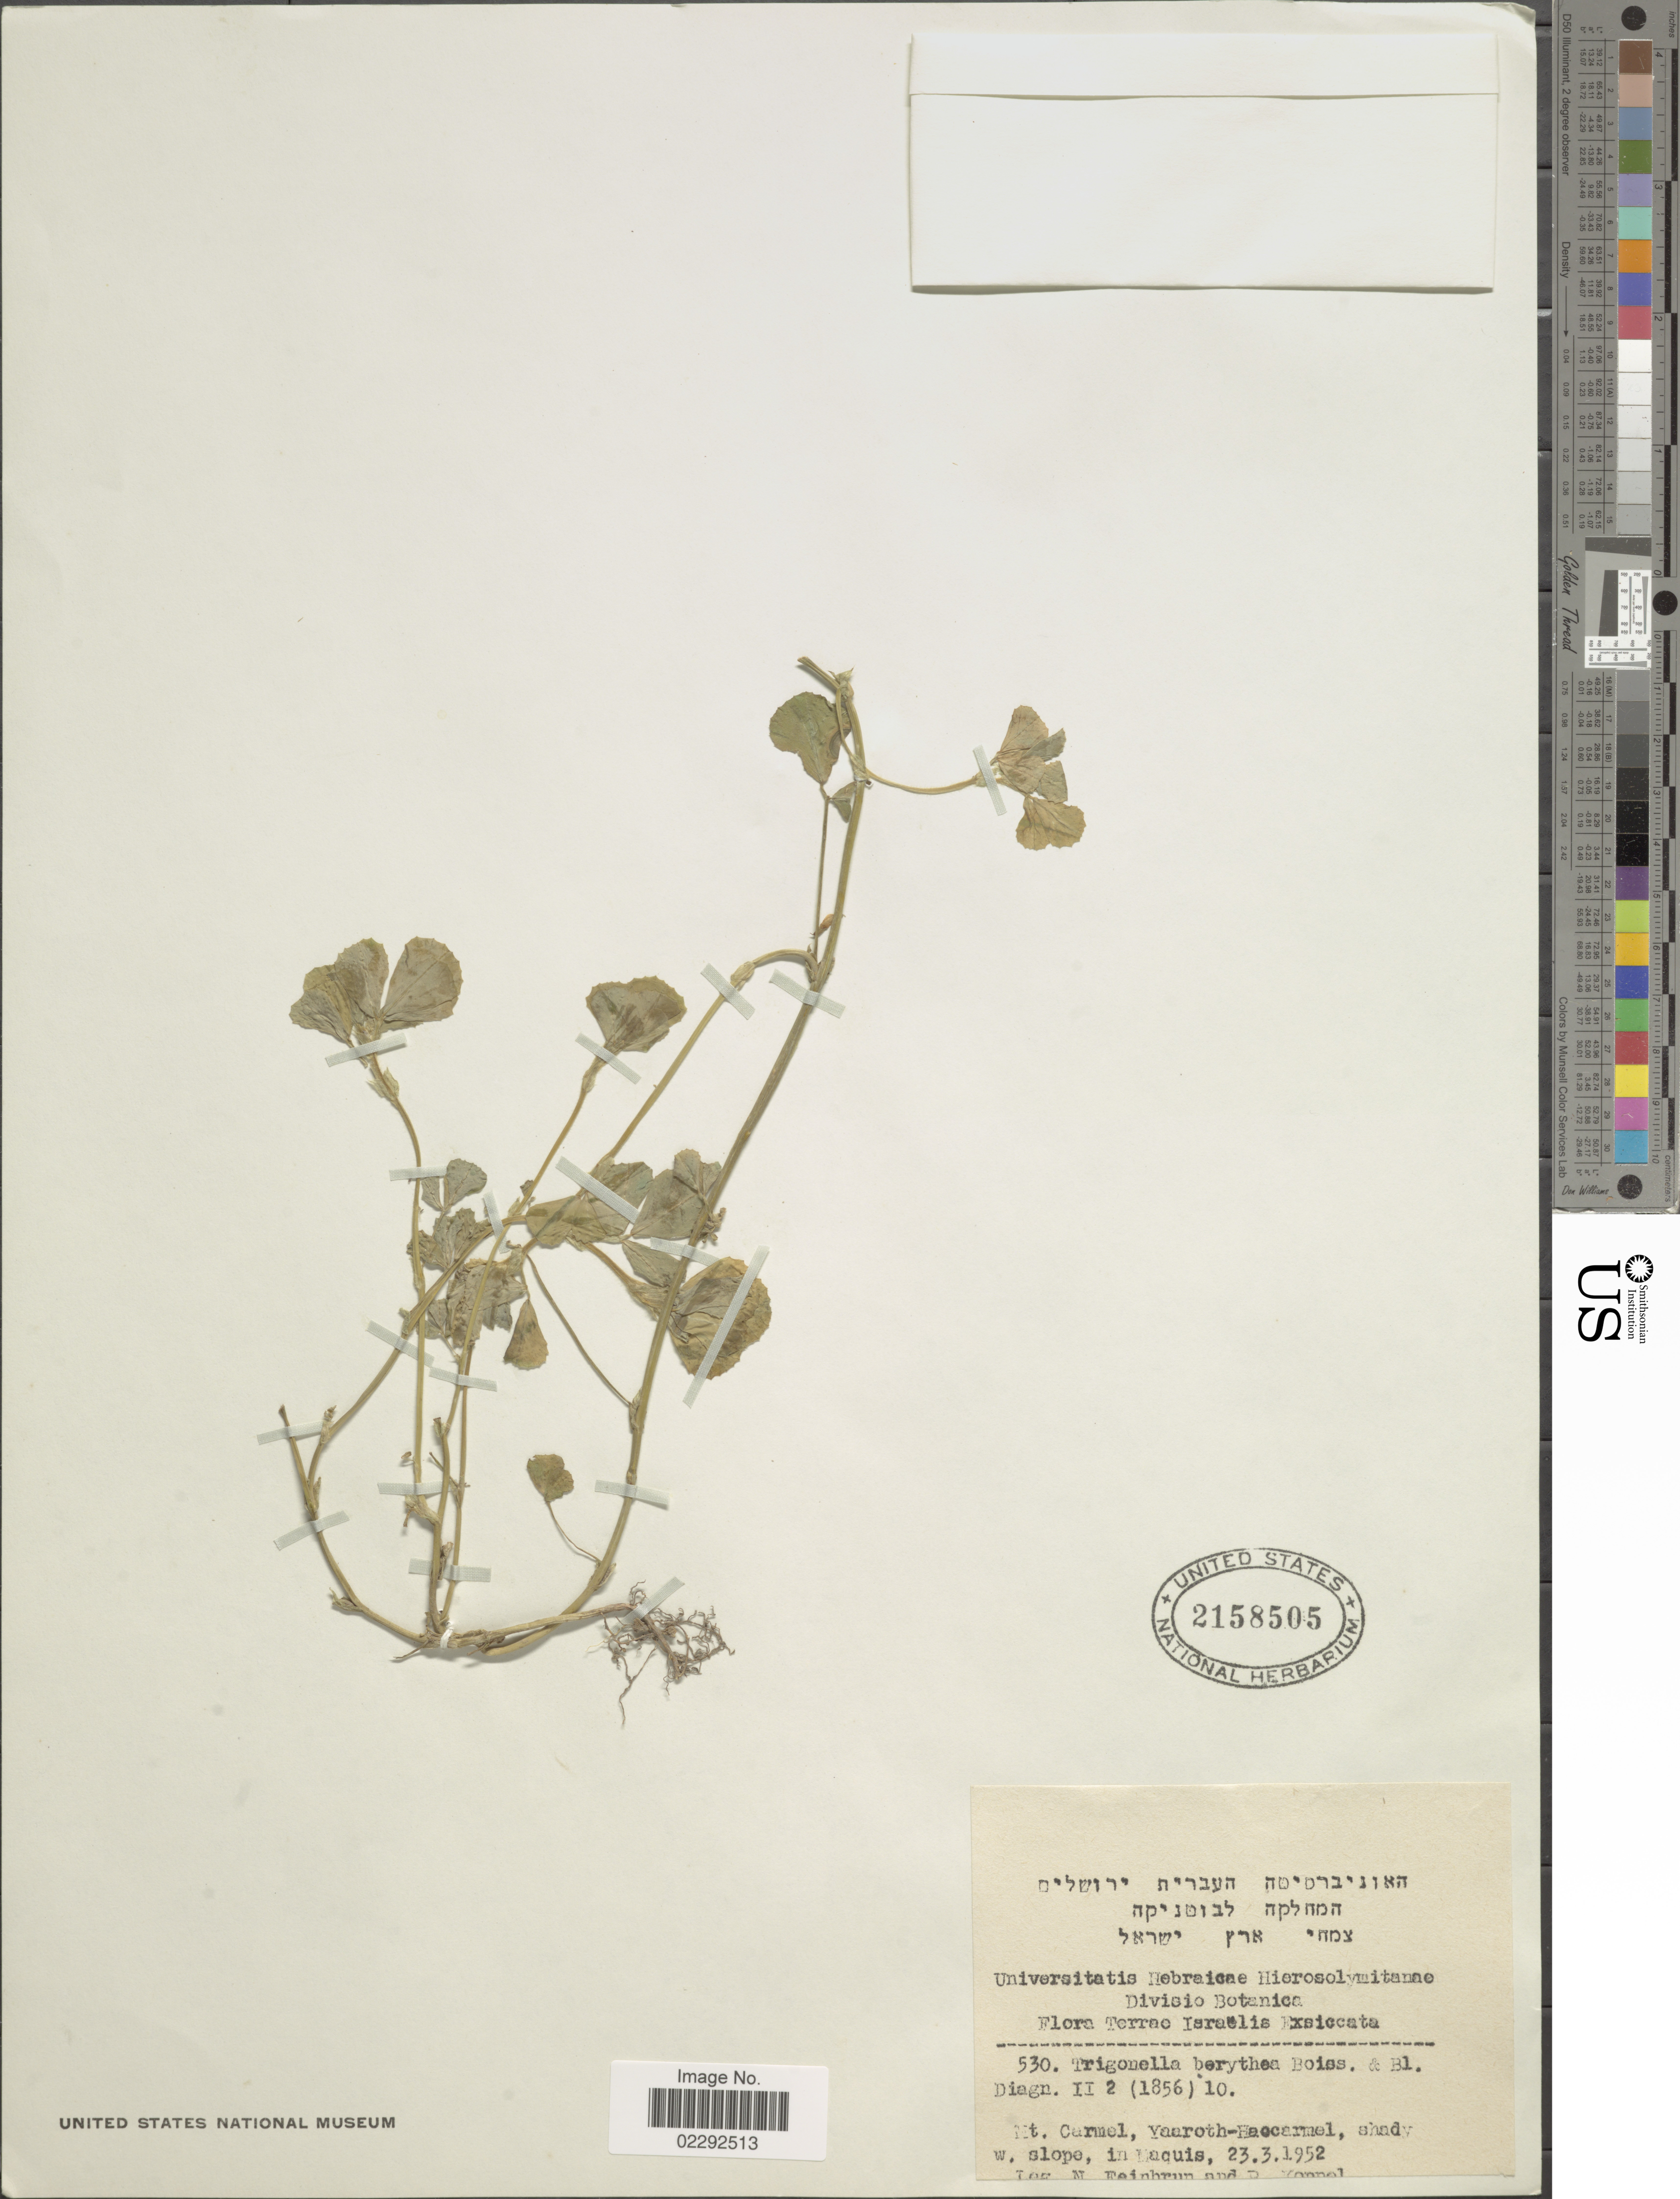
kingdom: Plantae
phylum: Tracheophyta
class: Magnoliopsida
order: Fabales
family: Fabaceae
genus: Trigonella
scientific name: Trigonella berythea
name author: Boiss. & Blanche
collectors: N. Feinbrun & R. Koppel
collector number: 530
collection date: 1952-03-23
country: Israel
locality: Mt. Carmel, Yaaroth-Haccarmel [interpreted], w. slope, in Maquis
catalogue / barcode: US 2158505